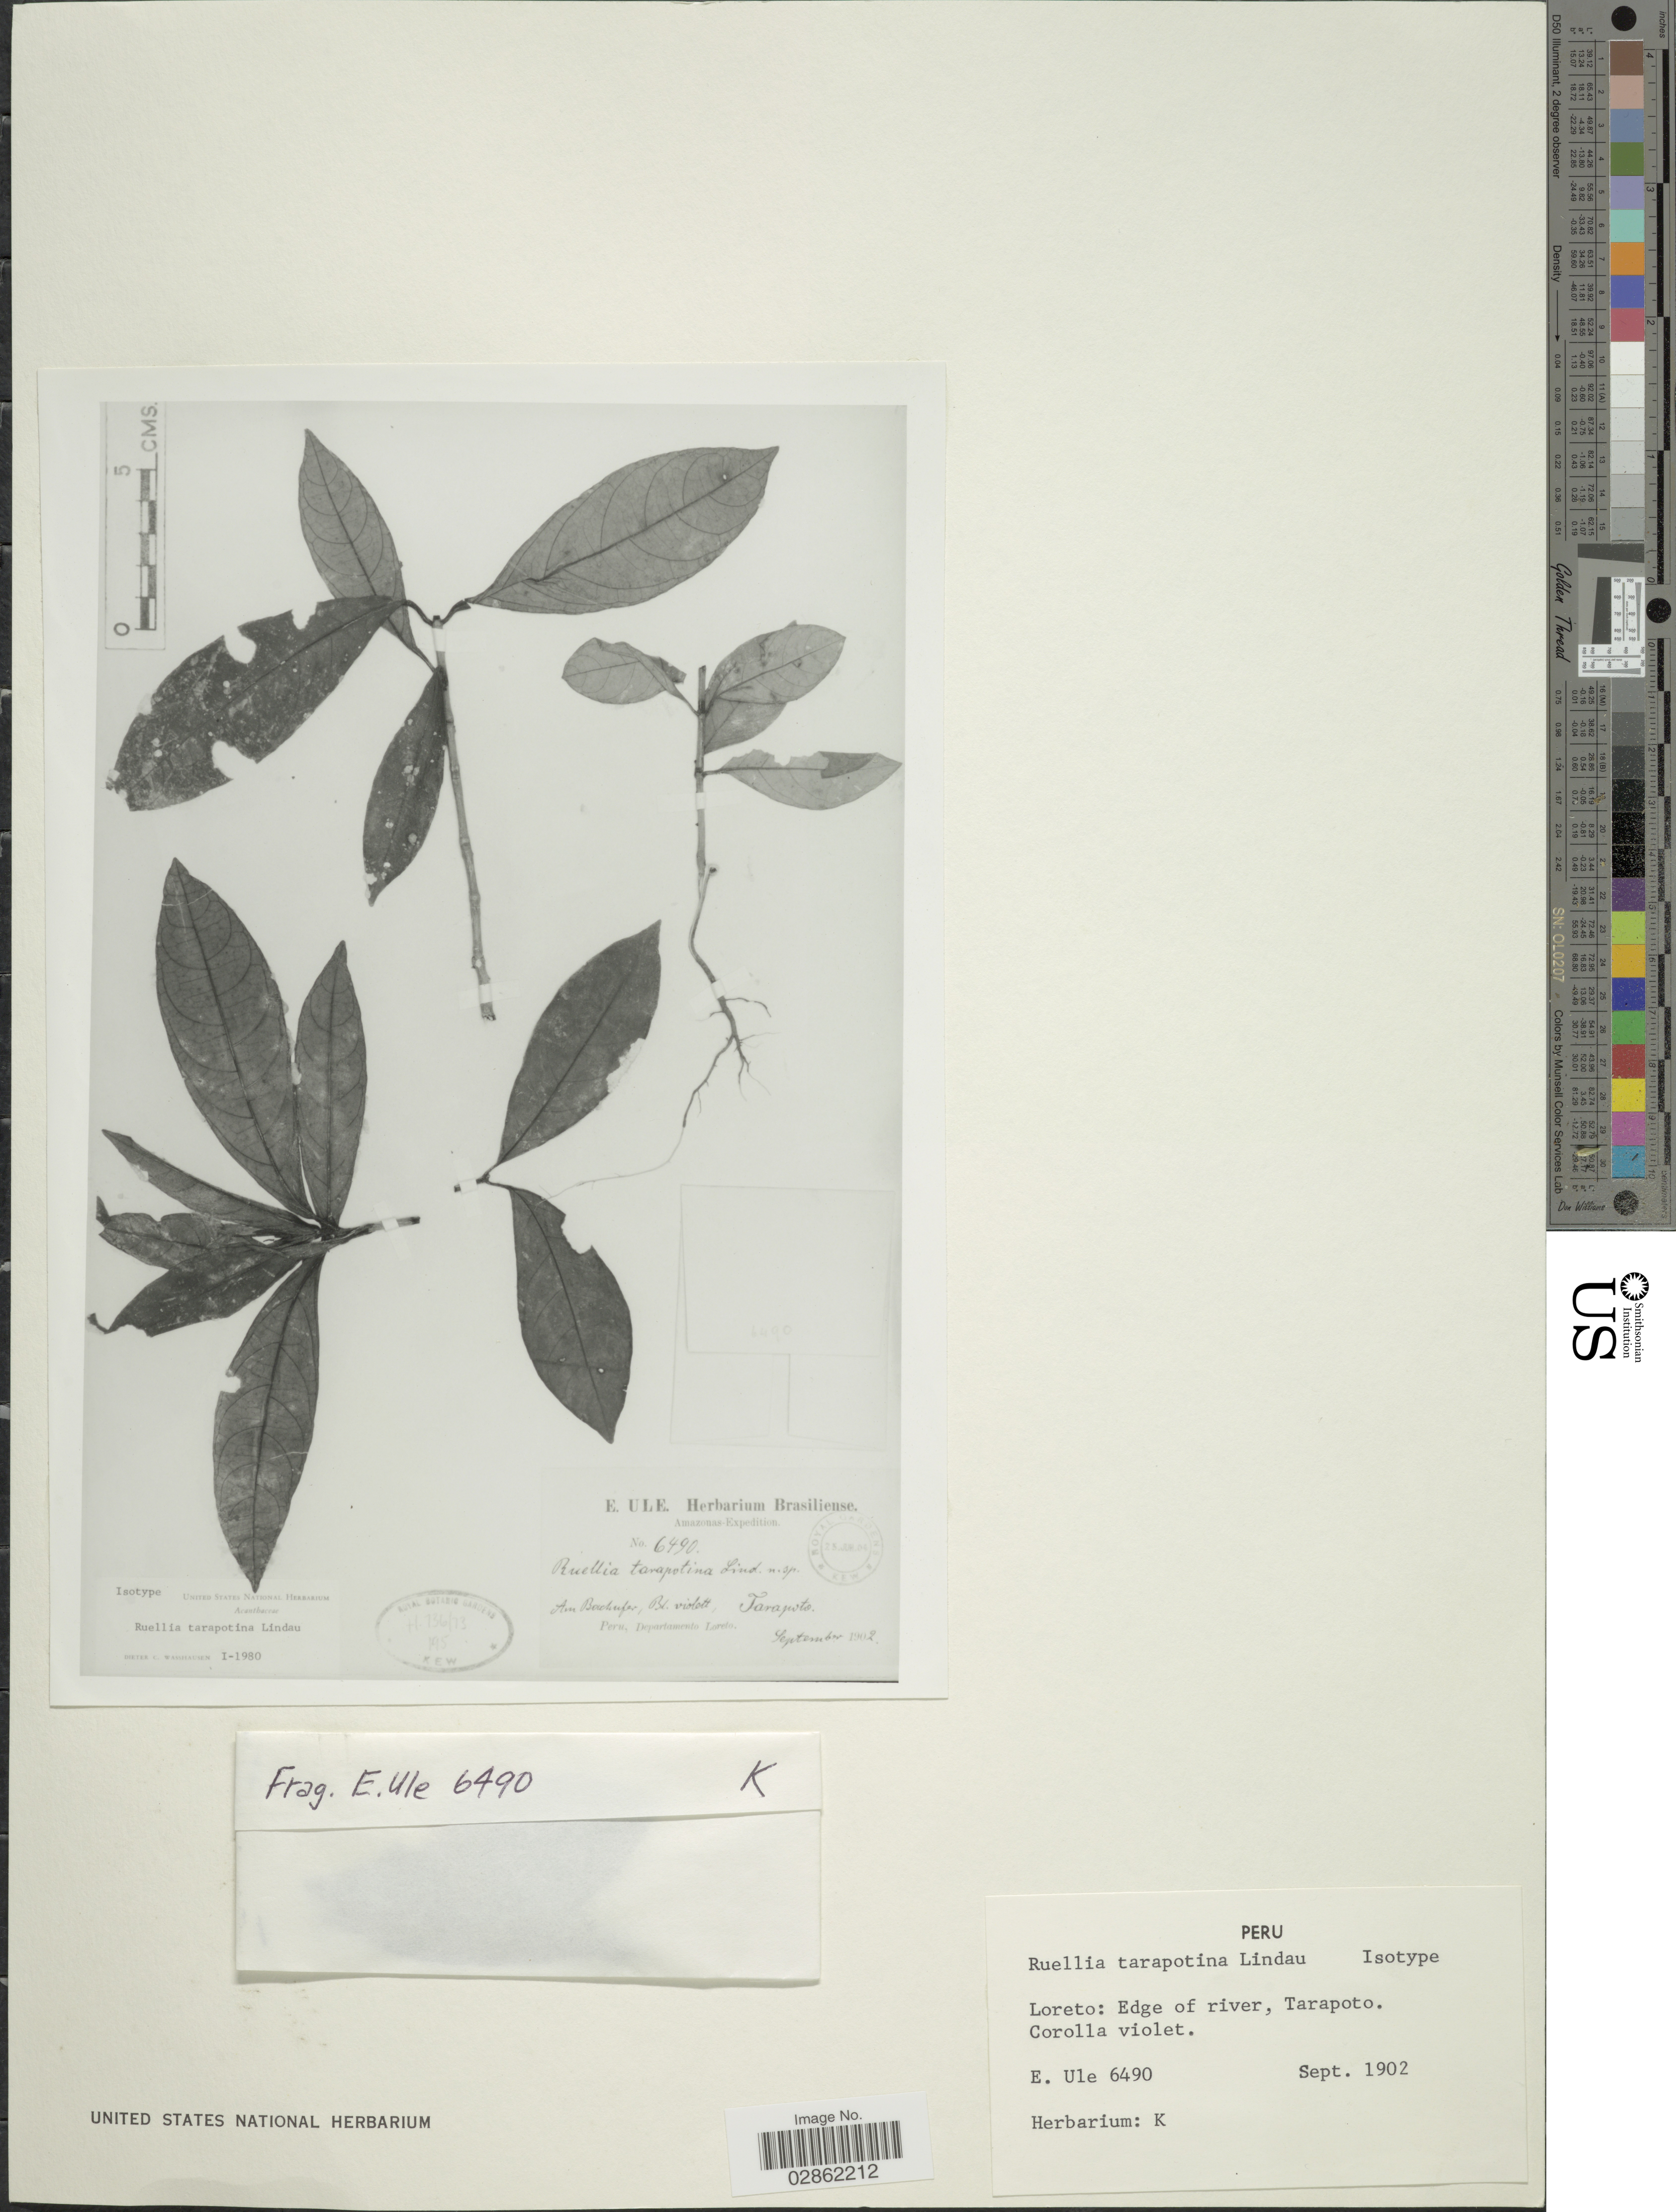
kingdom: Plantae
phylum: Tracheophyta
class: Magnoliopsida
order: Lamiales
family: Acanthaceae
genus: Ruellia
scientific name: Ruellia tarapotana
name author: Lindau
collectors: E. H. Ule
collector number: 6490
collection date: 1902-09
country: Peru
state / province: Loreto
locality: Departamento Loreto, Edge of river, Tarapoto, Amazonas.